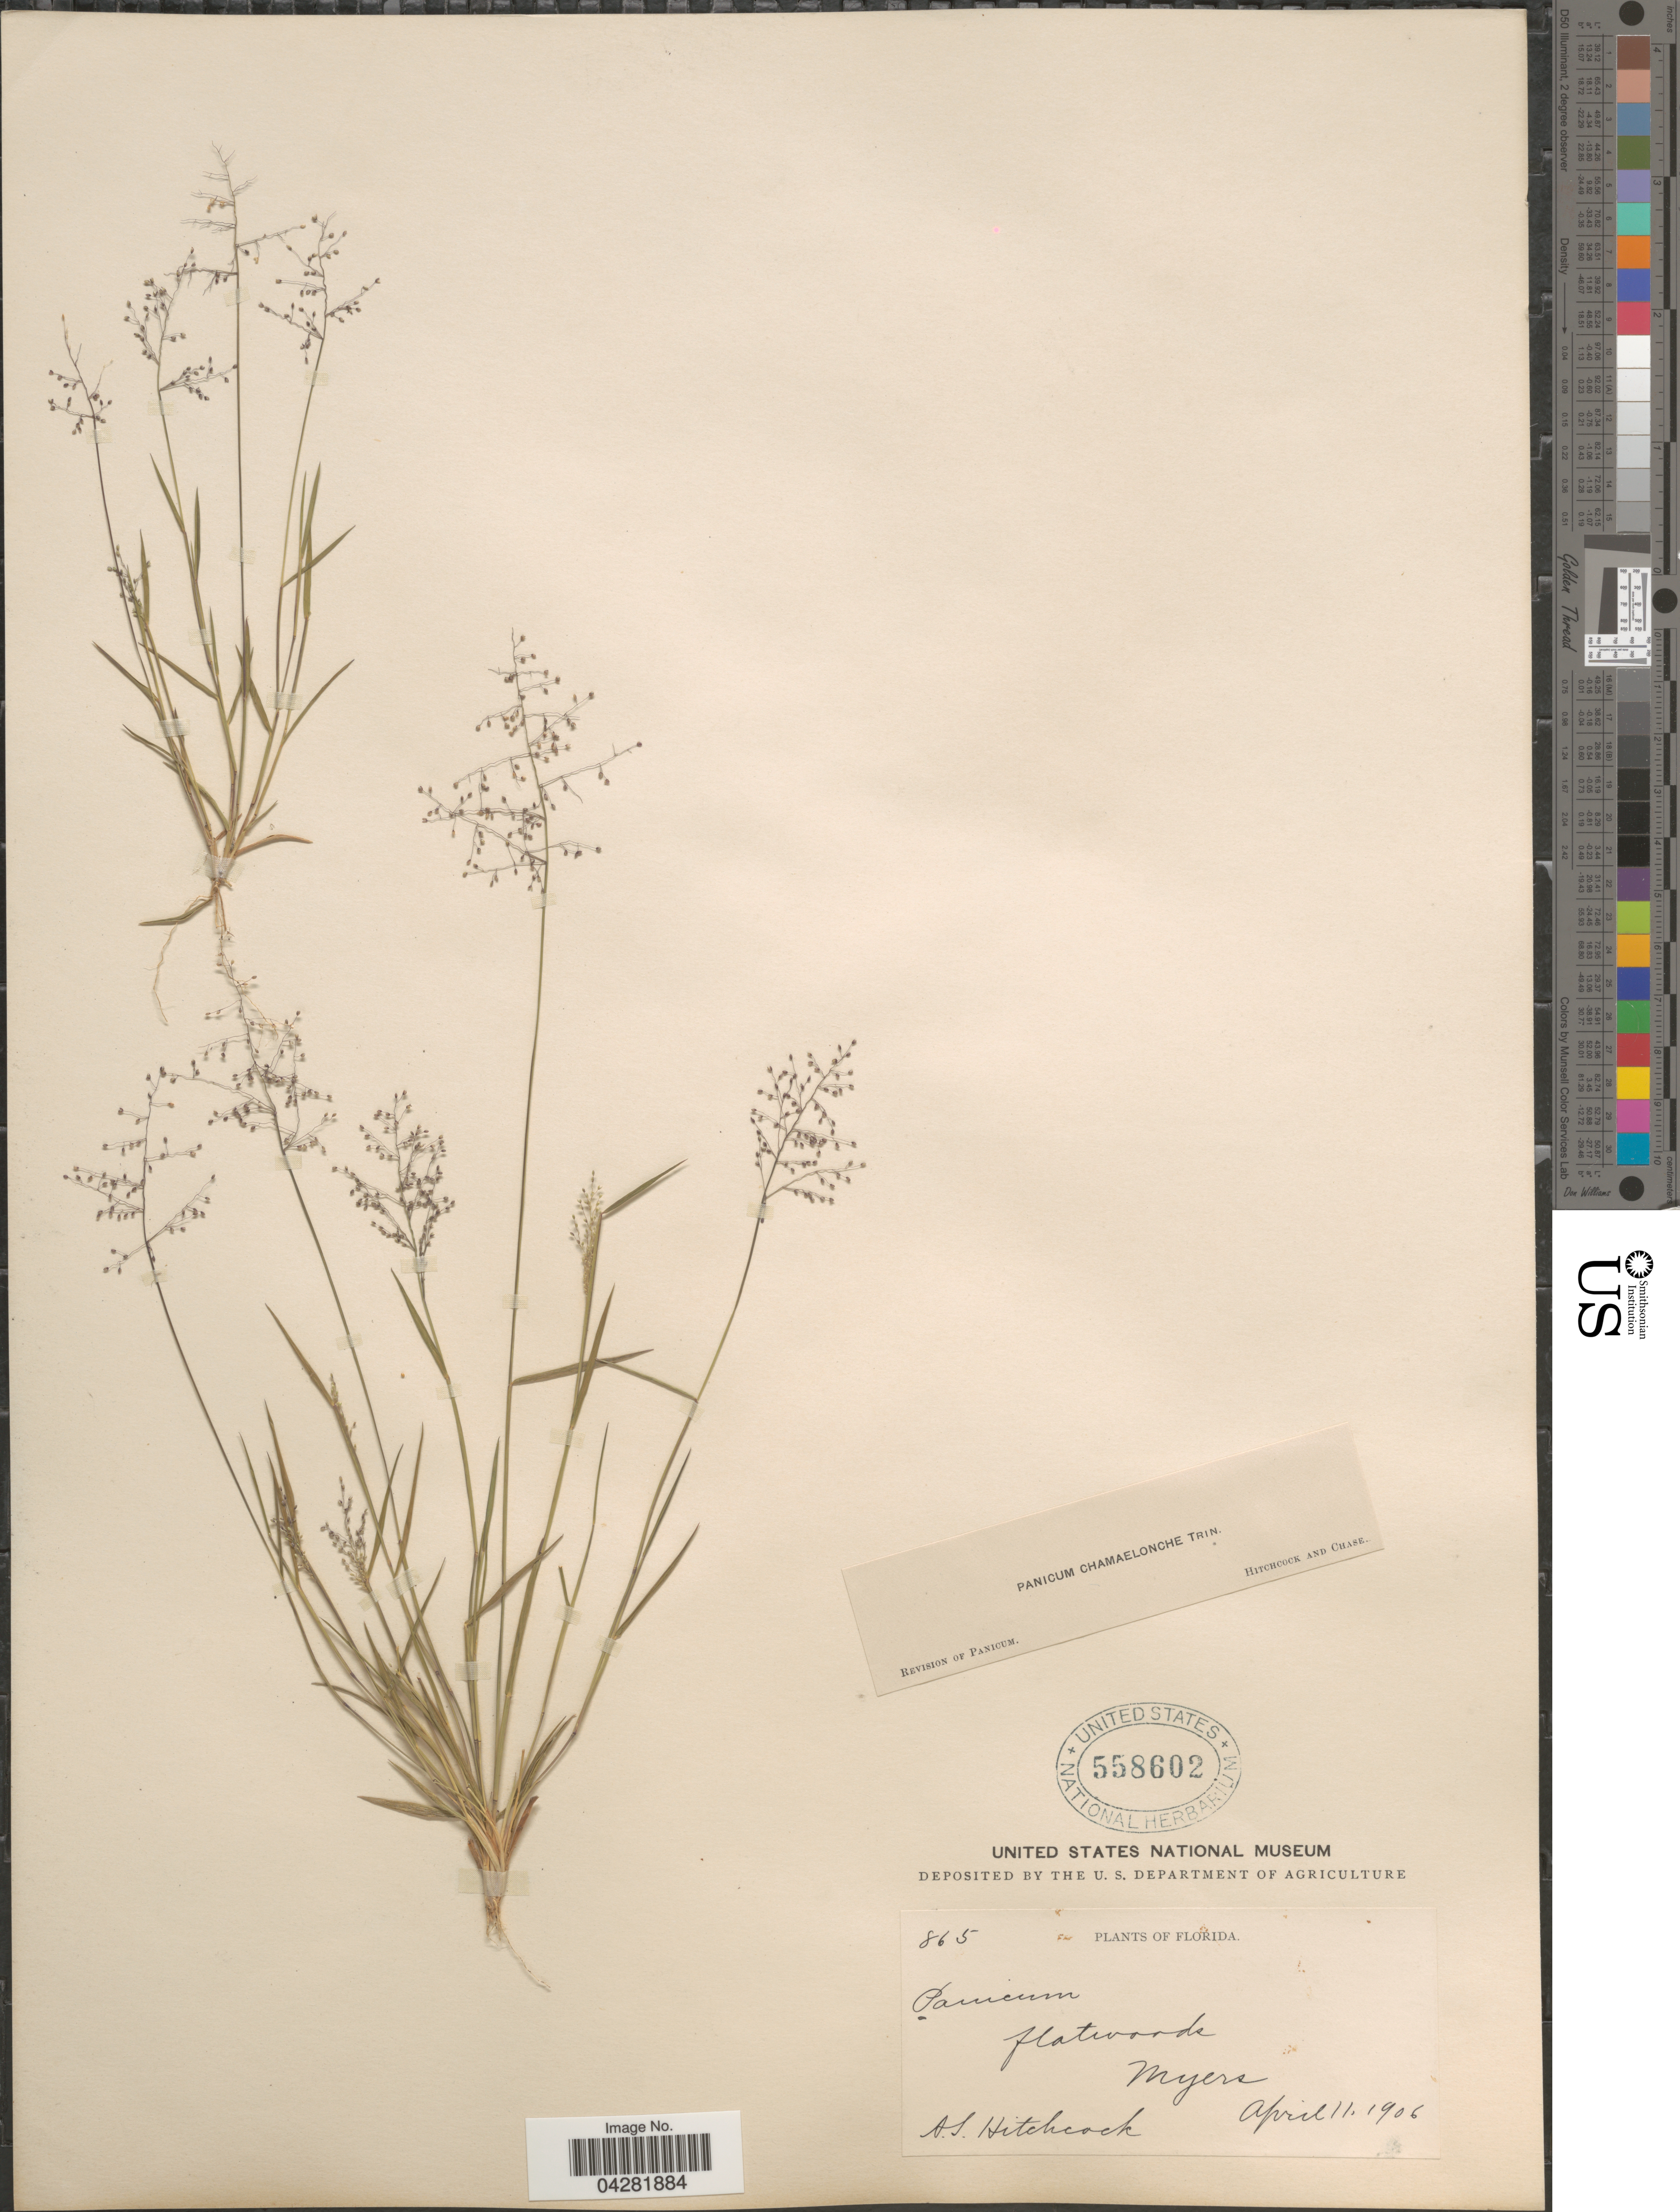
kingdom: Plantae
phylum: Tracheophyta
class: Liliopsida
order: Poales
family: Poaceae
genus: Dichanthelium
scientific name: Dichanthelium ensifolium var. ensifolium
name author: (Baldwin ex Elliot) Gould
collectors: A. S. Hitchcock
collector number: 865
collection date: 1906-04-11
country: United States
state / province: Florida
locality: Myers.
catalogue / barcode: US 558602